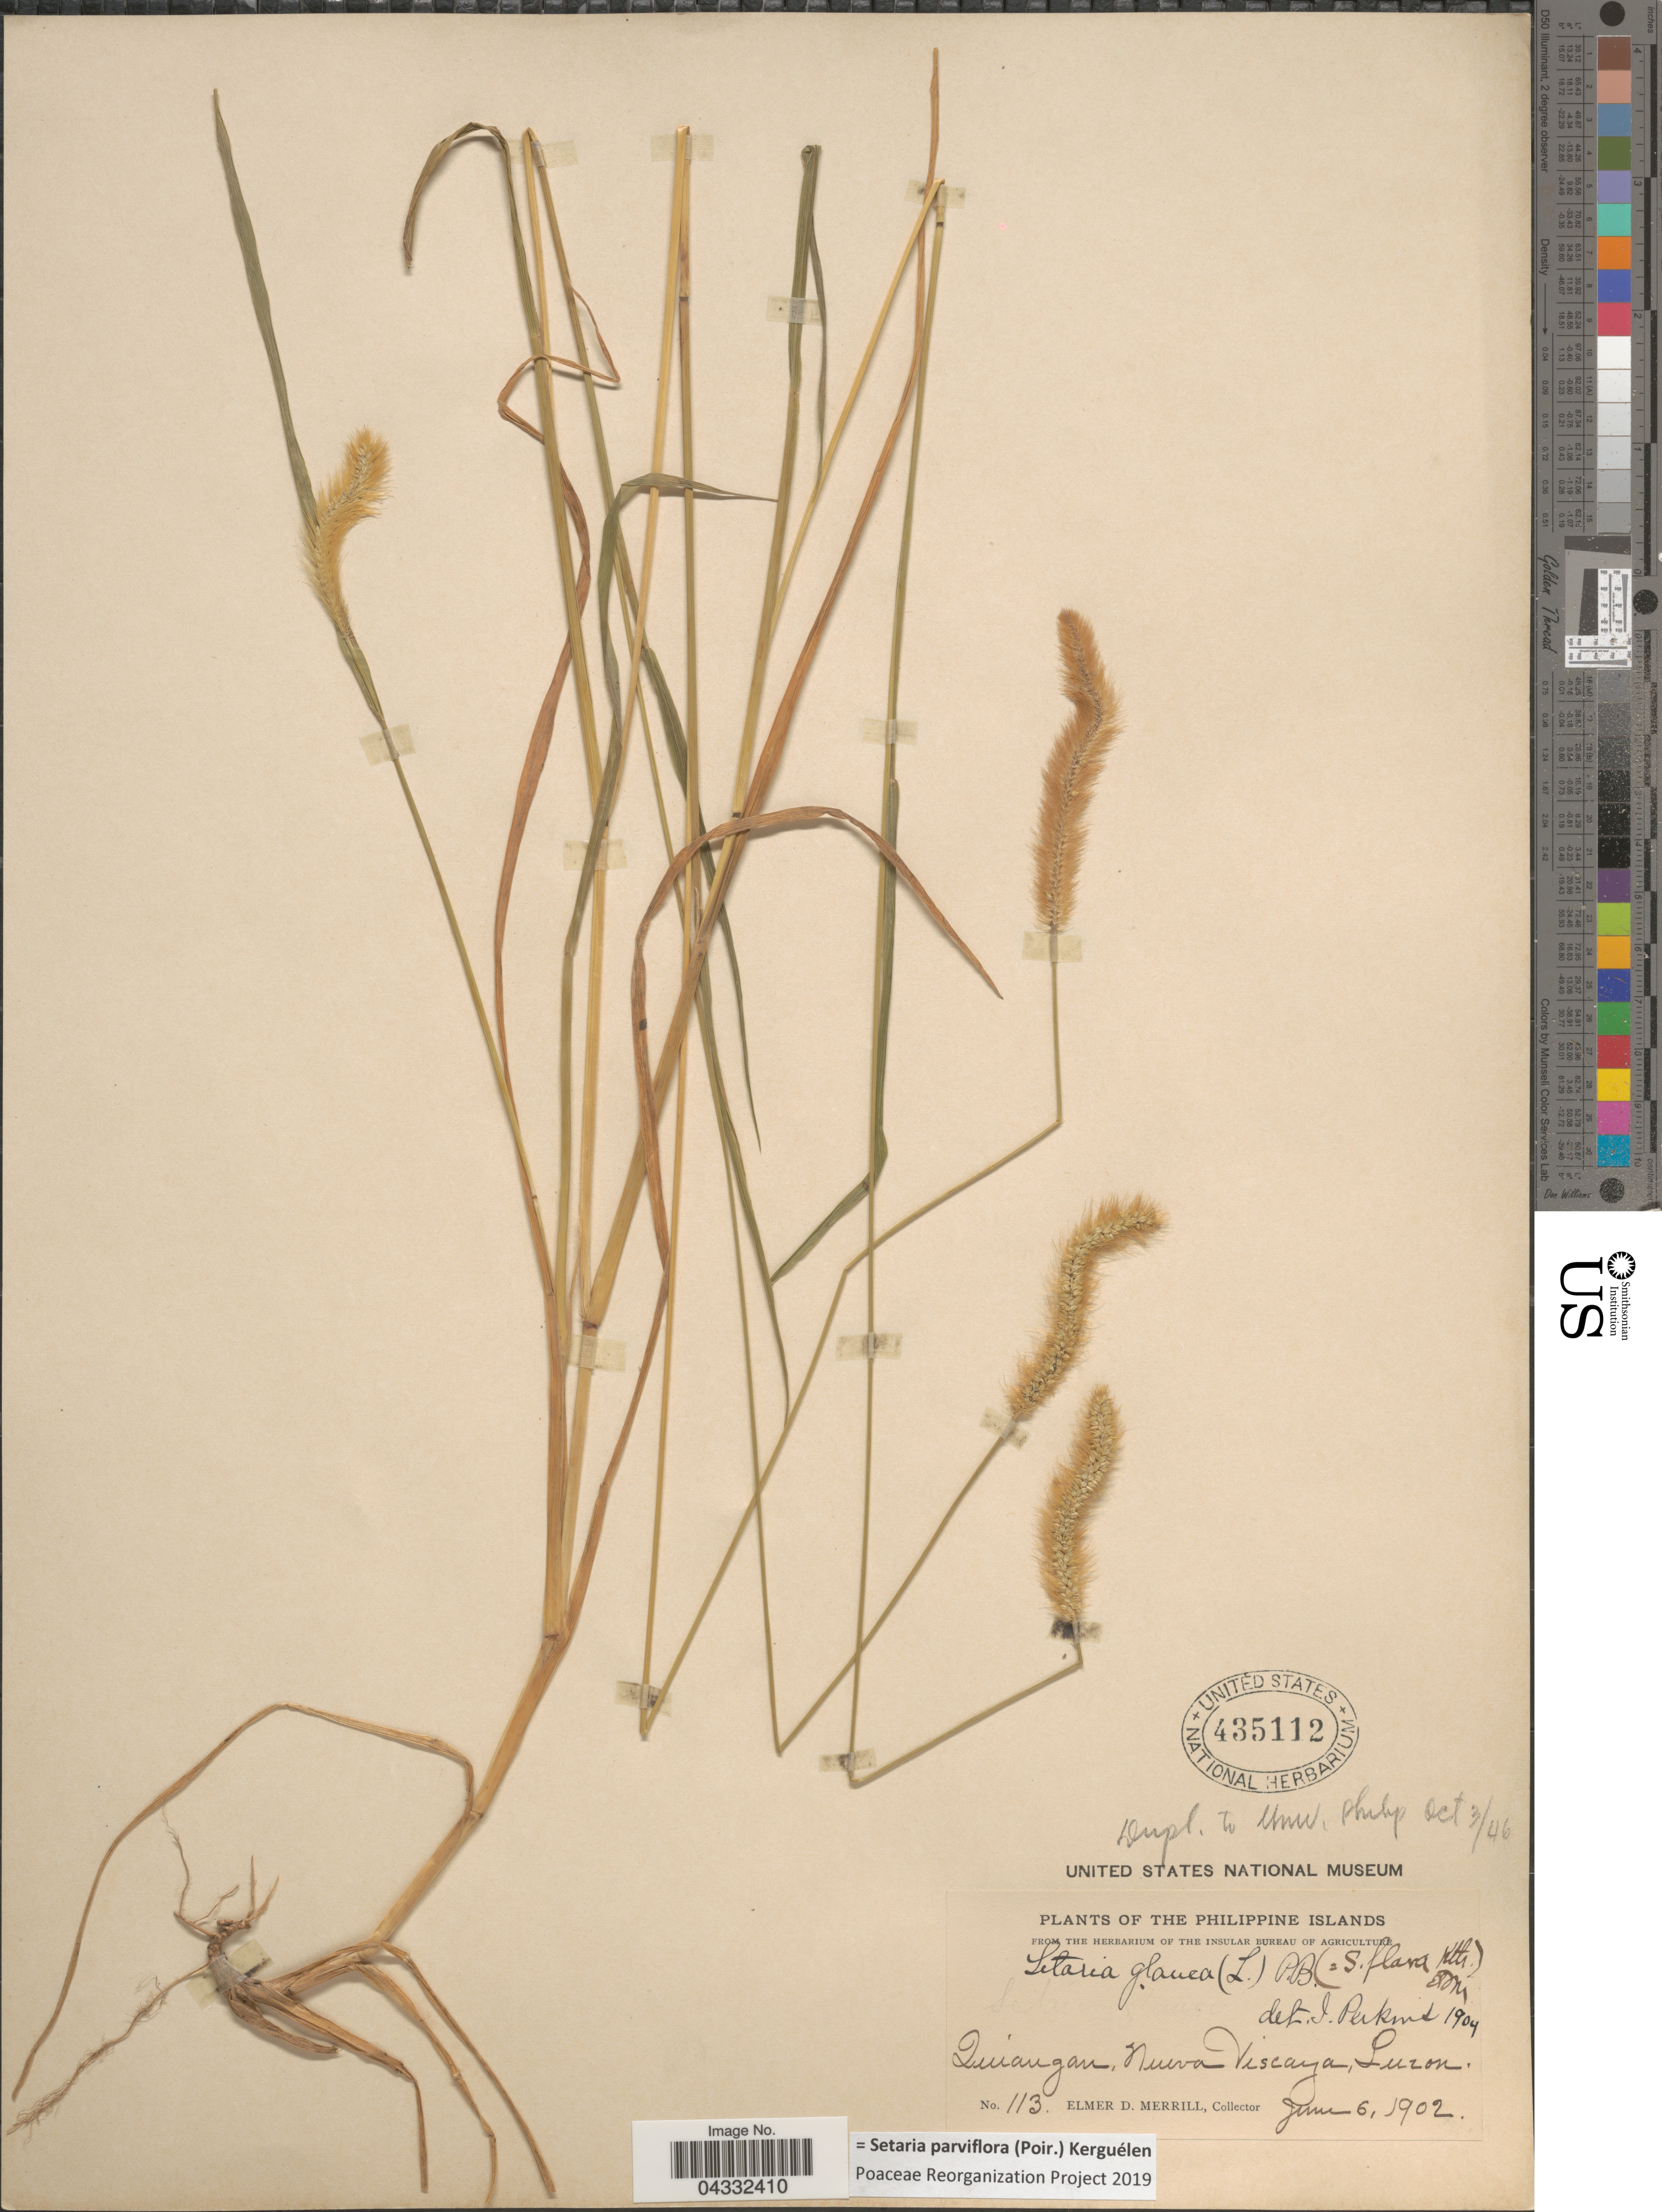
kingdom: Plantae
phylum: Tracheophyta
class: Liliopsida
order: Poales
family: Poaceae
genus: Setaria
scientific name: Setaria parviflora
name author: (Poir.) Kerguélen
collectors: E. D. Merrill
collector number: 113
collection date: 1902-06-06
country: Philippines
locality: Quiangan, Nueva Viscaya, Luzon.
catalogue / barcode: US 435112